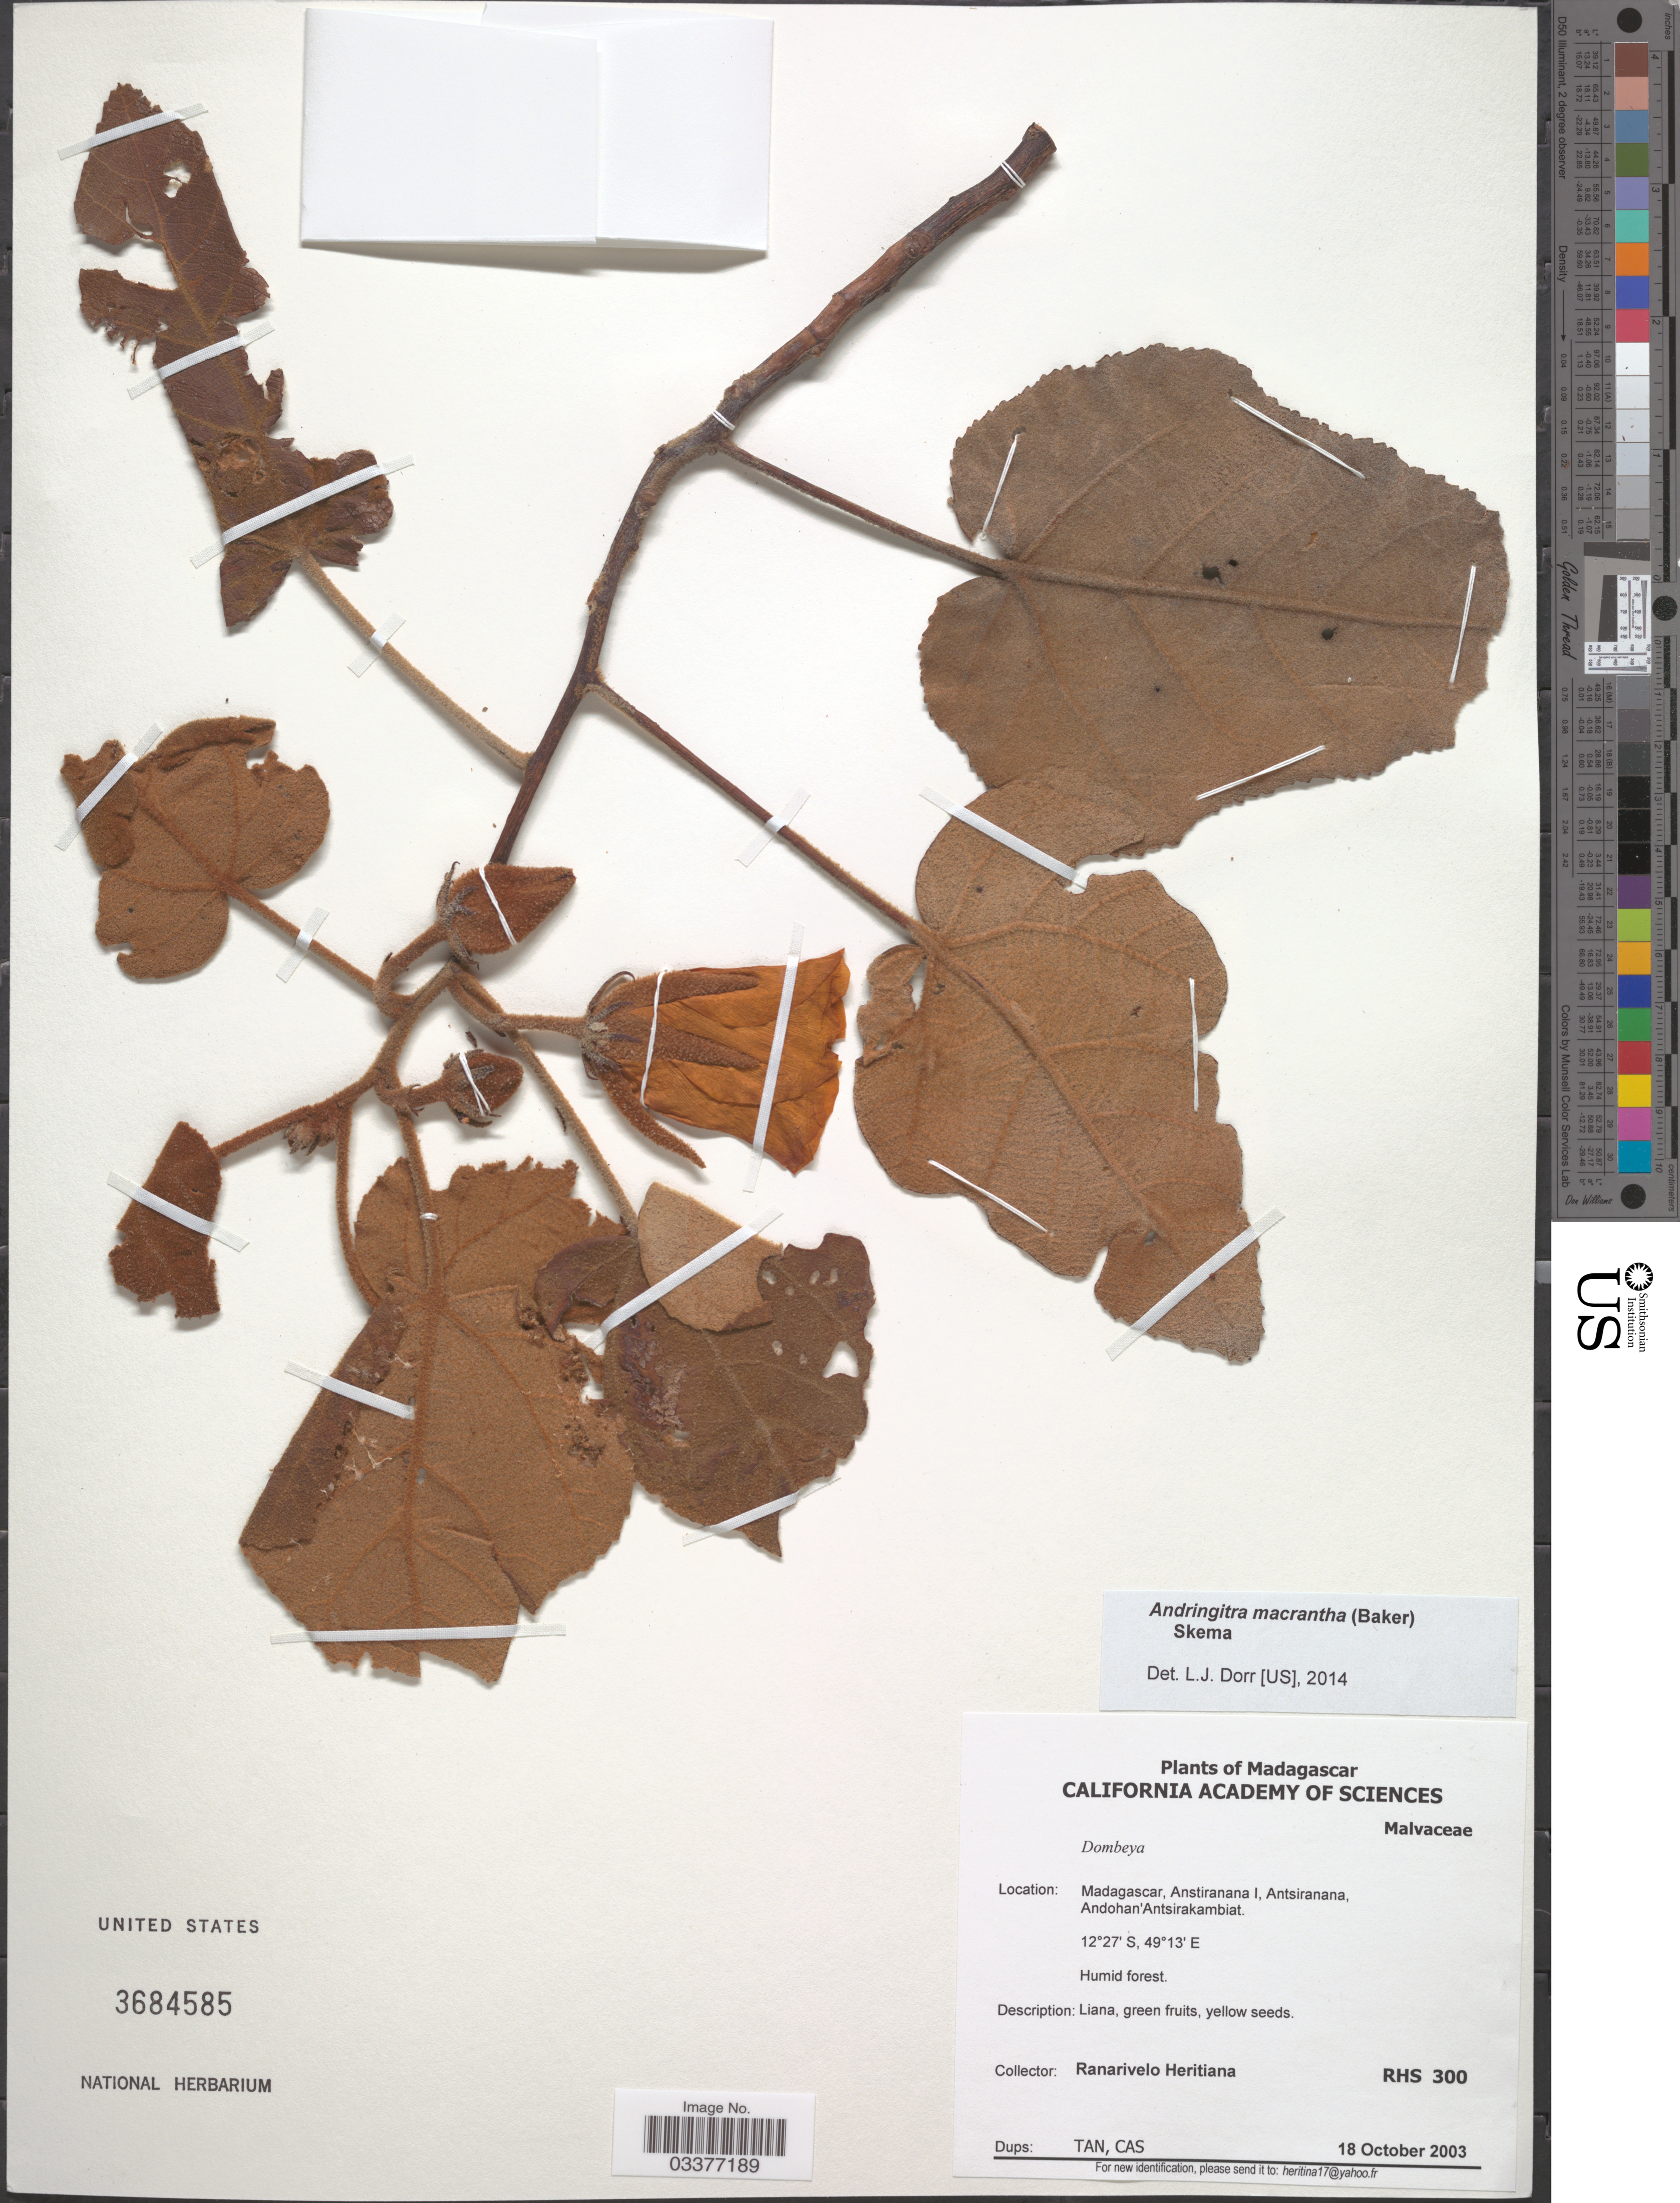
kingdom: Plantae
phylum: Tracheophyta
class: Magnoliopsida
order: Malvales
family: Malvaceae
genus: Andringitra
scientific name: Andringitra macrantha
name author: (Baker) Skema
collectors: R. Heritiana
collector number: RHS 300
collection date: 2003-10-18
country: Madagascar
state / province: Diana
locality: Antsiranana I, Andohan'Antsirakambiat.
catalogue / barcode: US 3684585